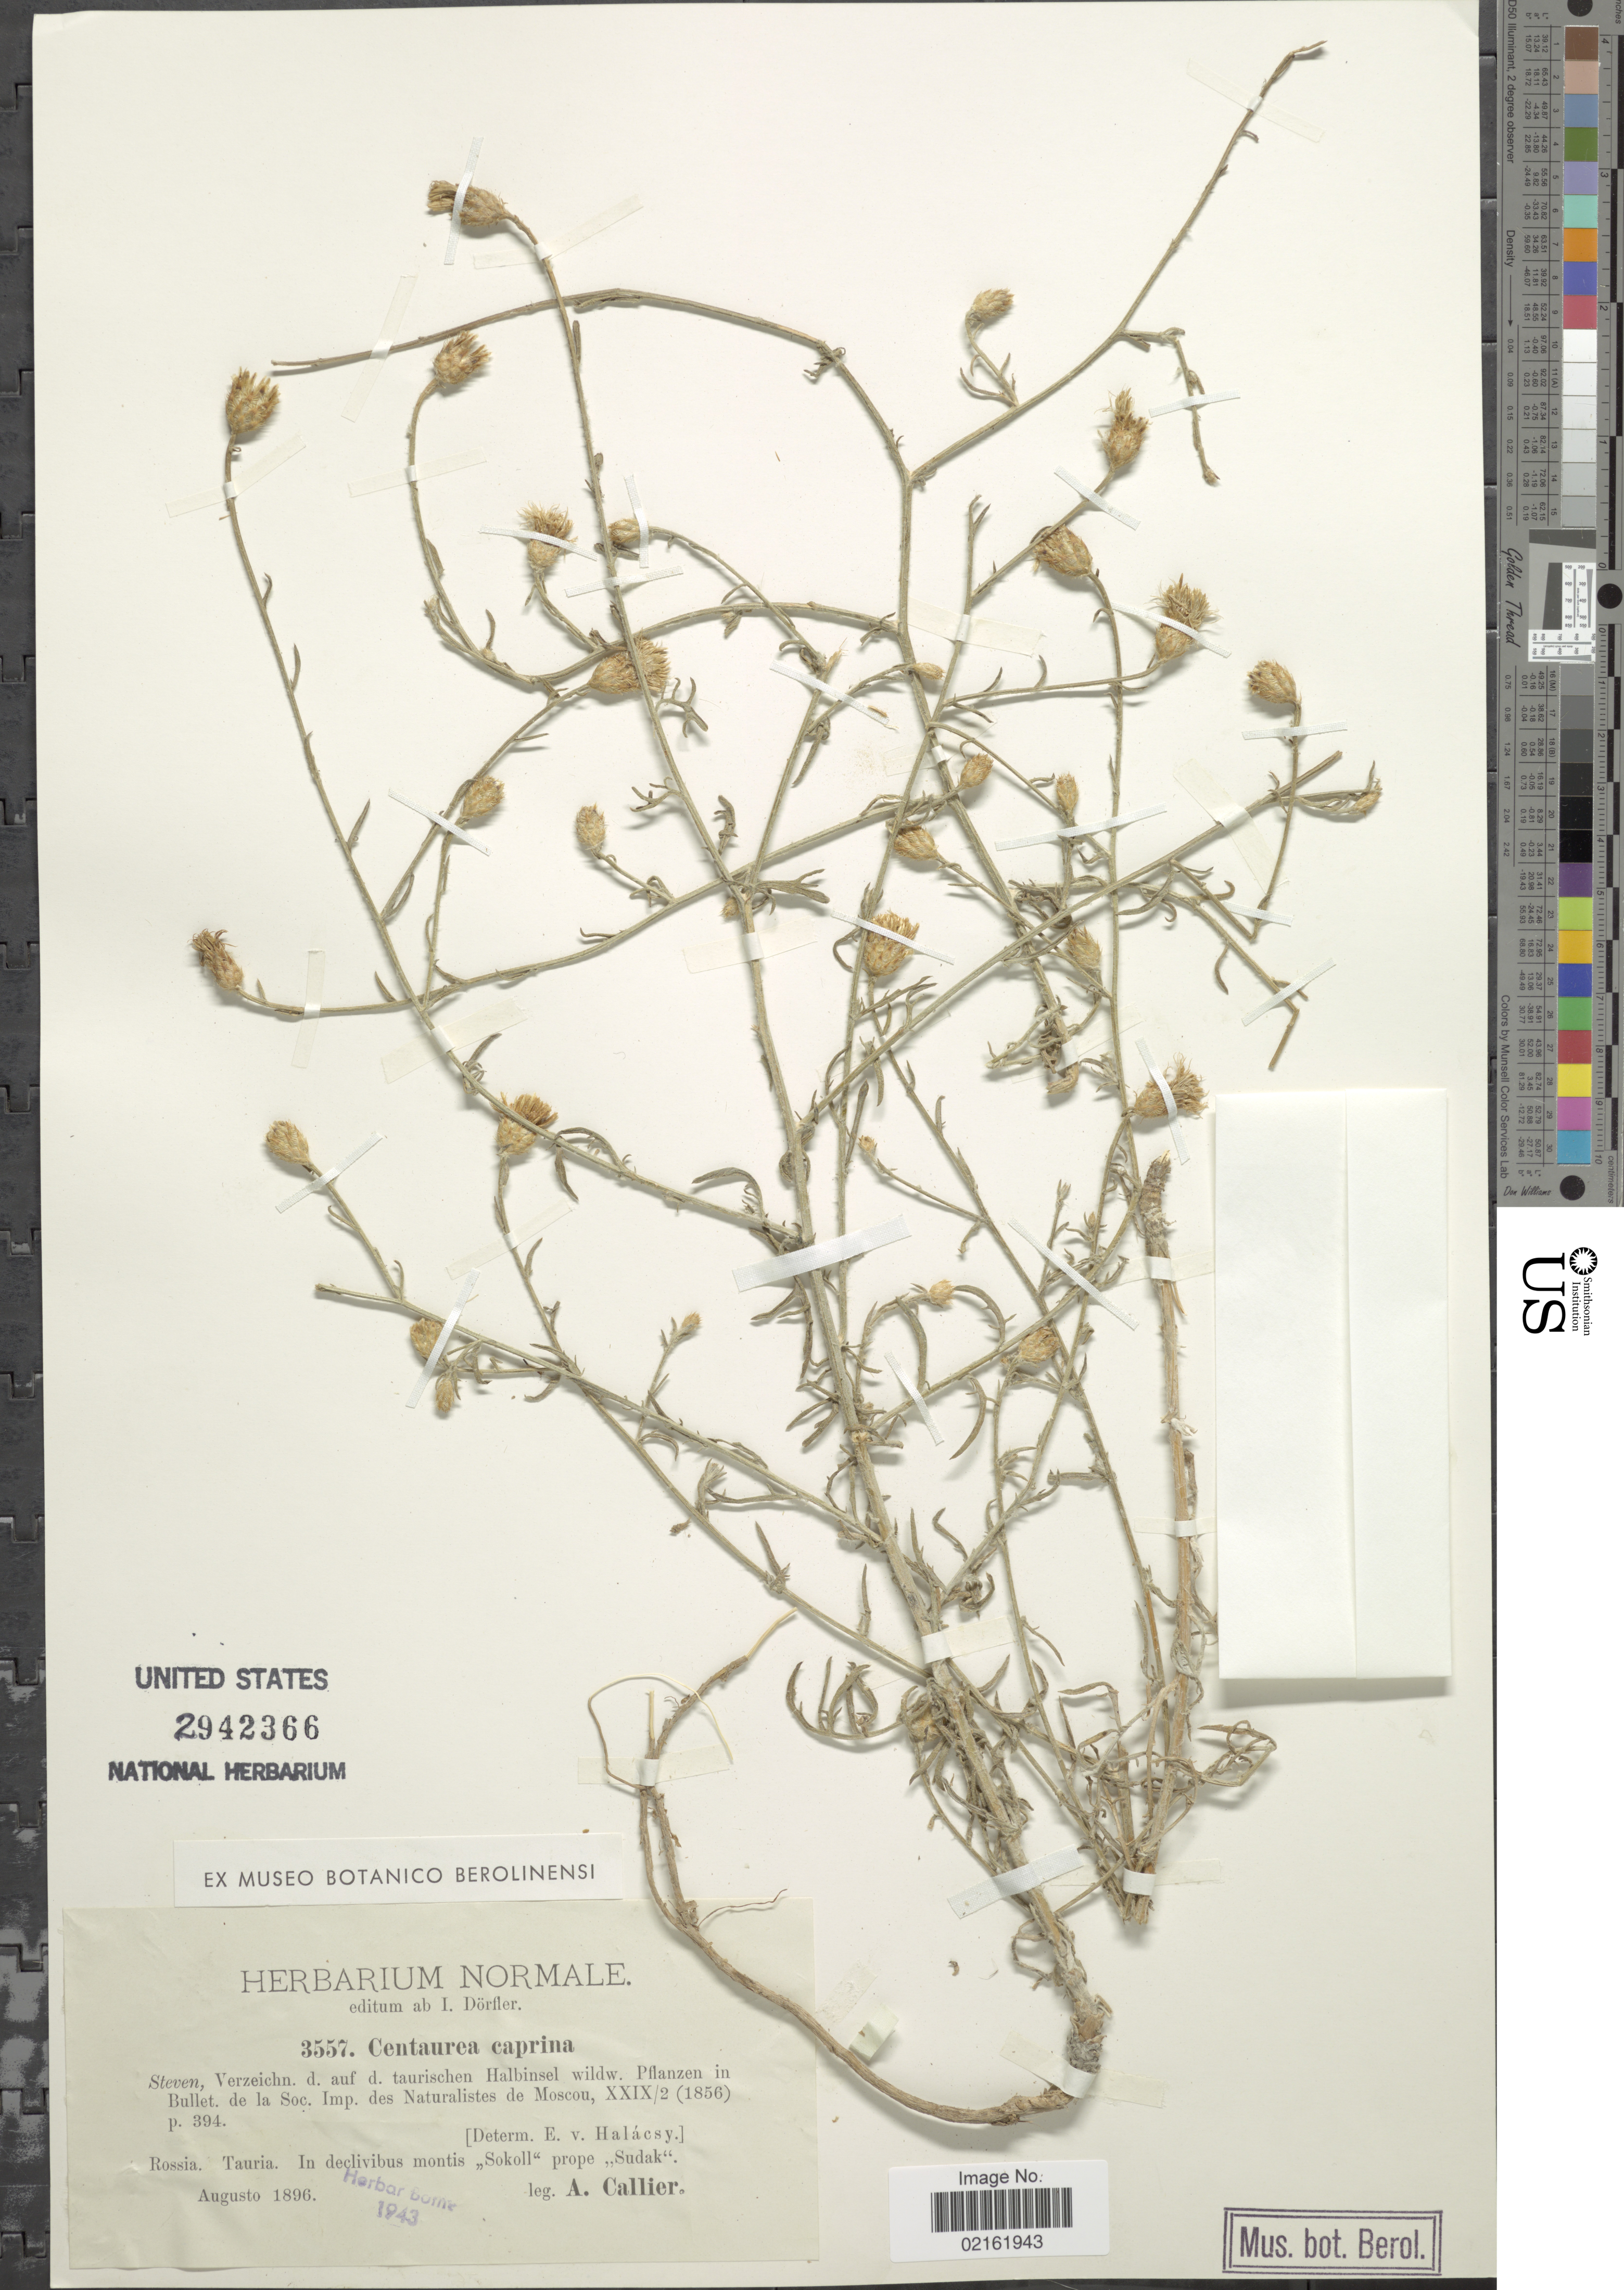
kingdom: Plantae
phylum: Tracheophyta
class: Magnoliopsida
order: Asterales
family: Asteraceae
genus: Centaurea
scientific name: Centaurea caprina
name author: Steven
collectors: A. Callier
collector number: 3557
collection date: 1896-08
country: Ukraine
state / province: Crimea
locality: Rossia, Tauria, in declivibus montis ,, Sokoll" prope ,,Sudak"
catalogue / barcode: US 2942366